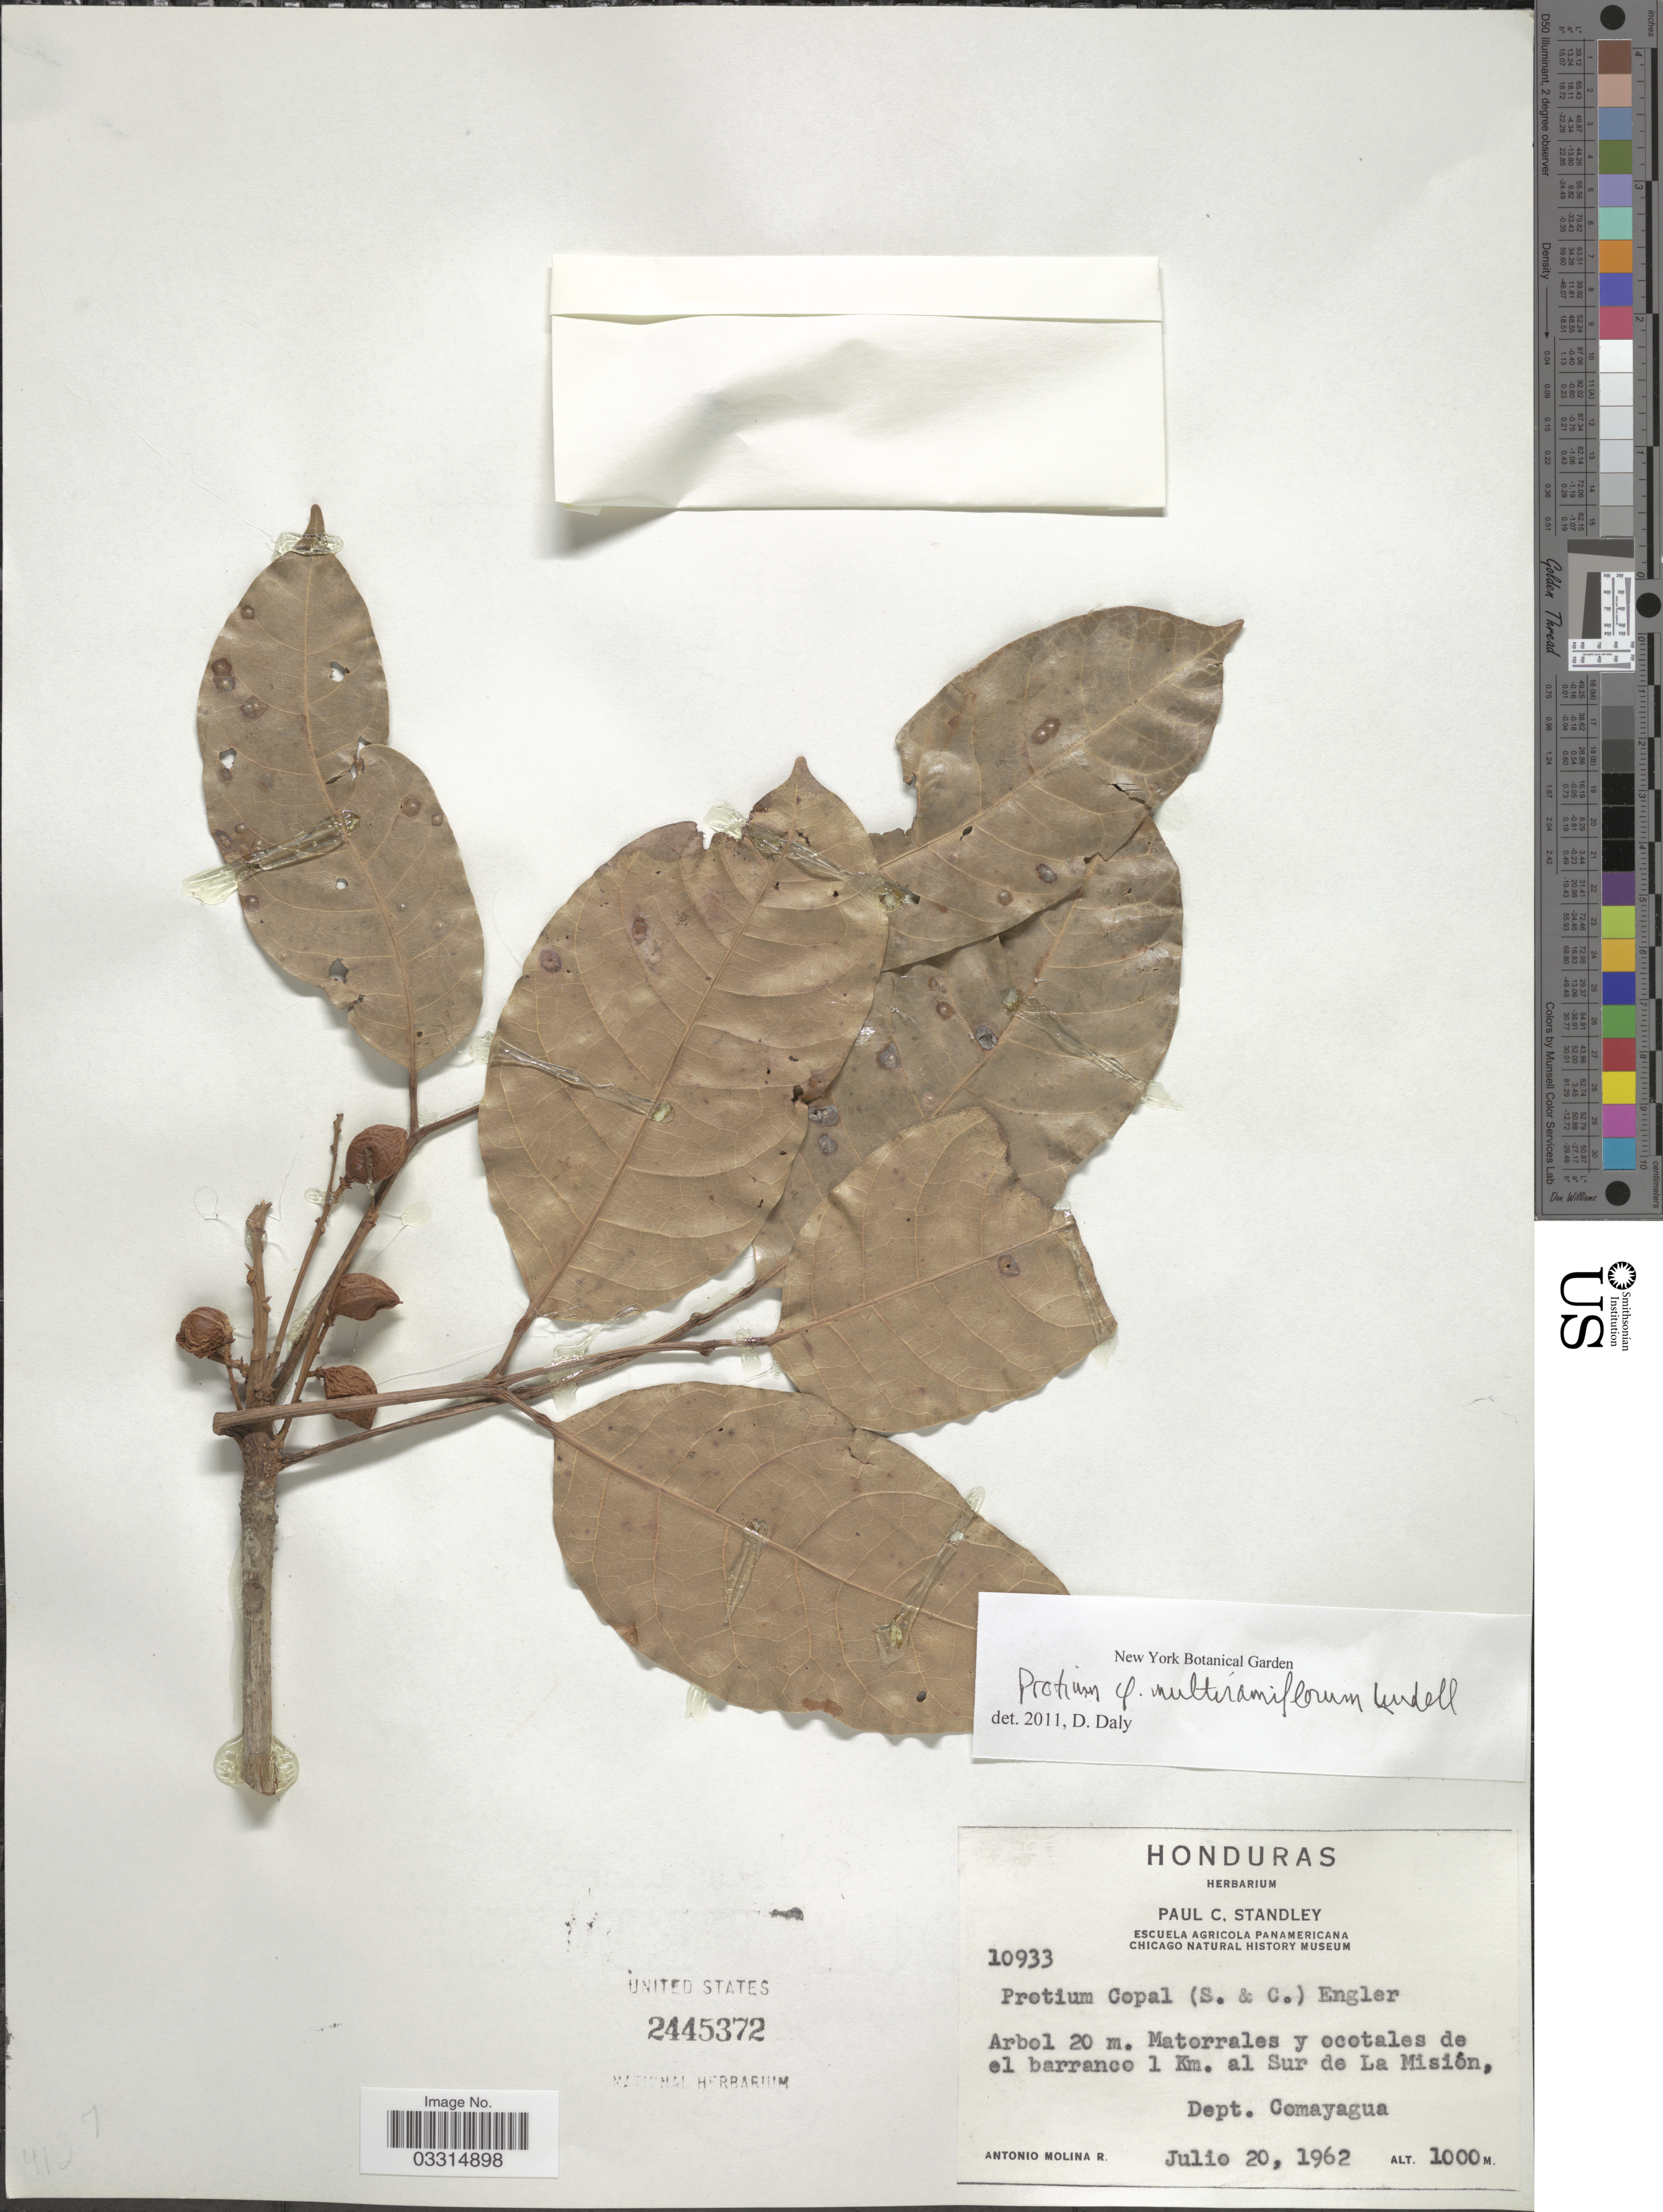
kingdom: Plantae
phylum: Tracheophyta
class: Magnoliopsida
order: Sapindales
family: Burseraceae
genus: Protium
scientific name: Protium multiramiflorum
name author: Lundell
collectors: A. Molina R.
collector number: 10933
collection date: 1962-07-20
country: Honduras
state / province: Comayagua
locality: Matorrales y ocotales de el barranco 1 Km. al Sur de La Misión, Dept. Comayagua.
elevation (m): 1000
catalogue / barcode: US 2445372